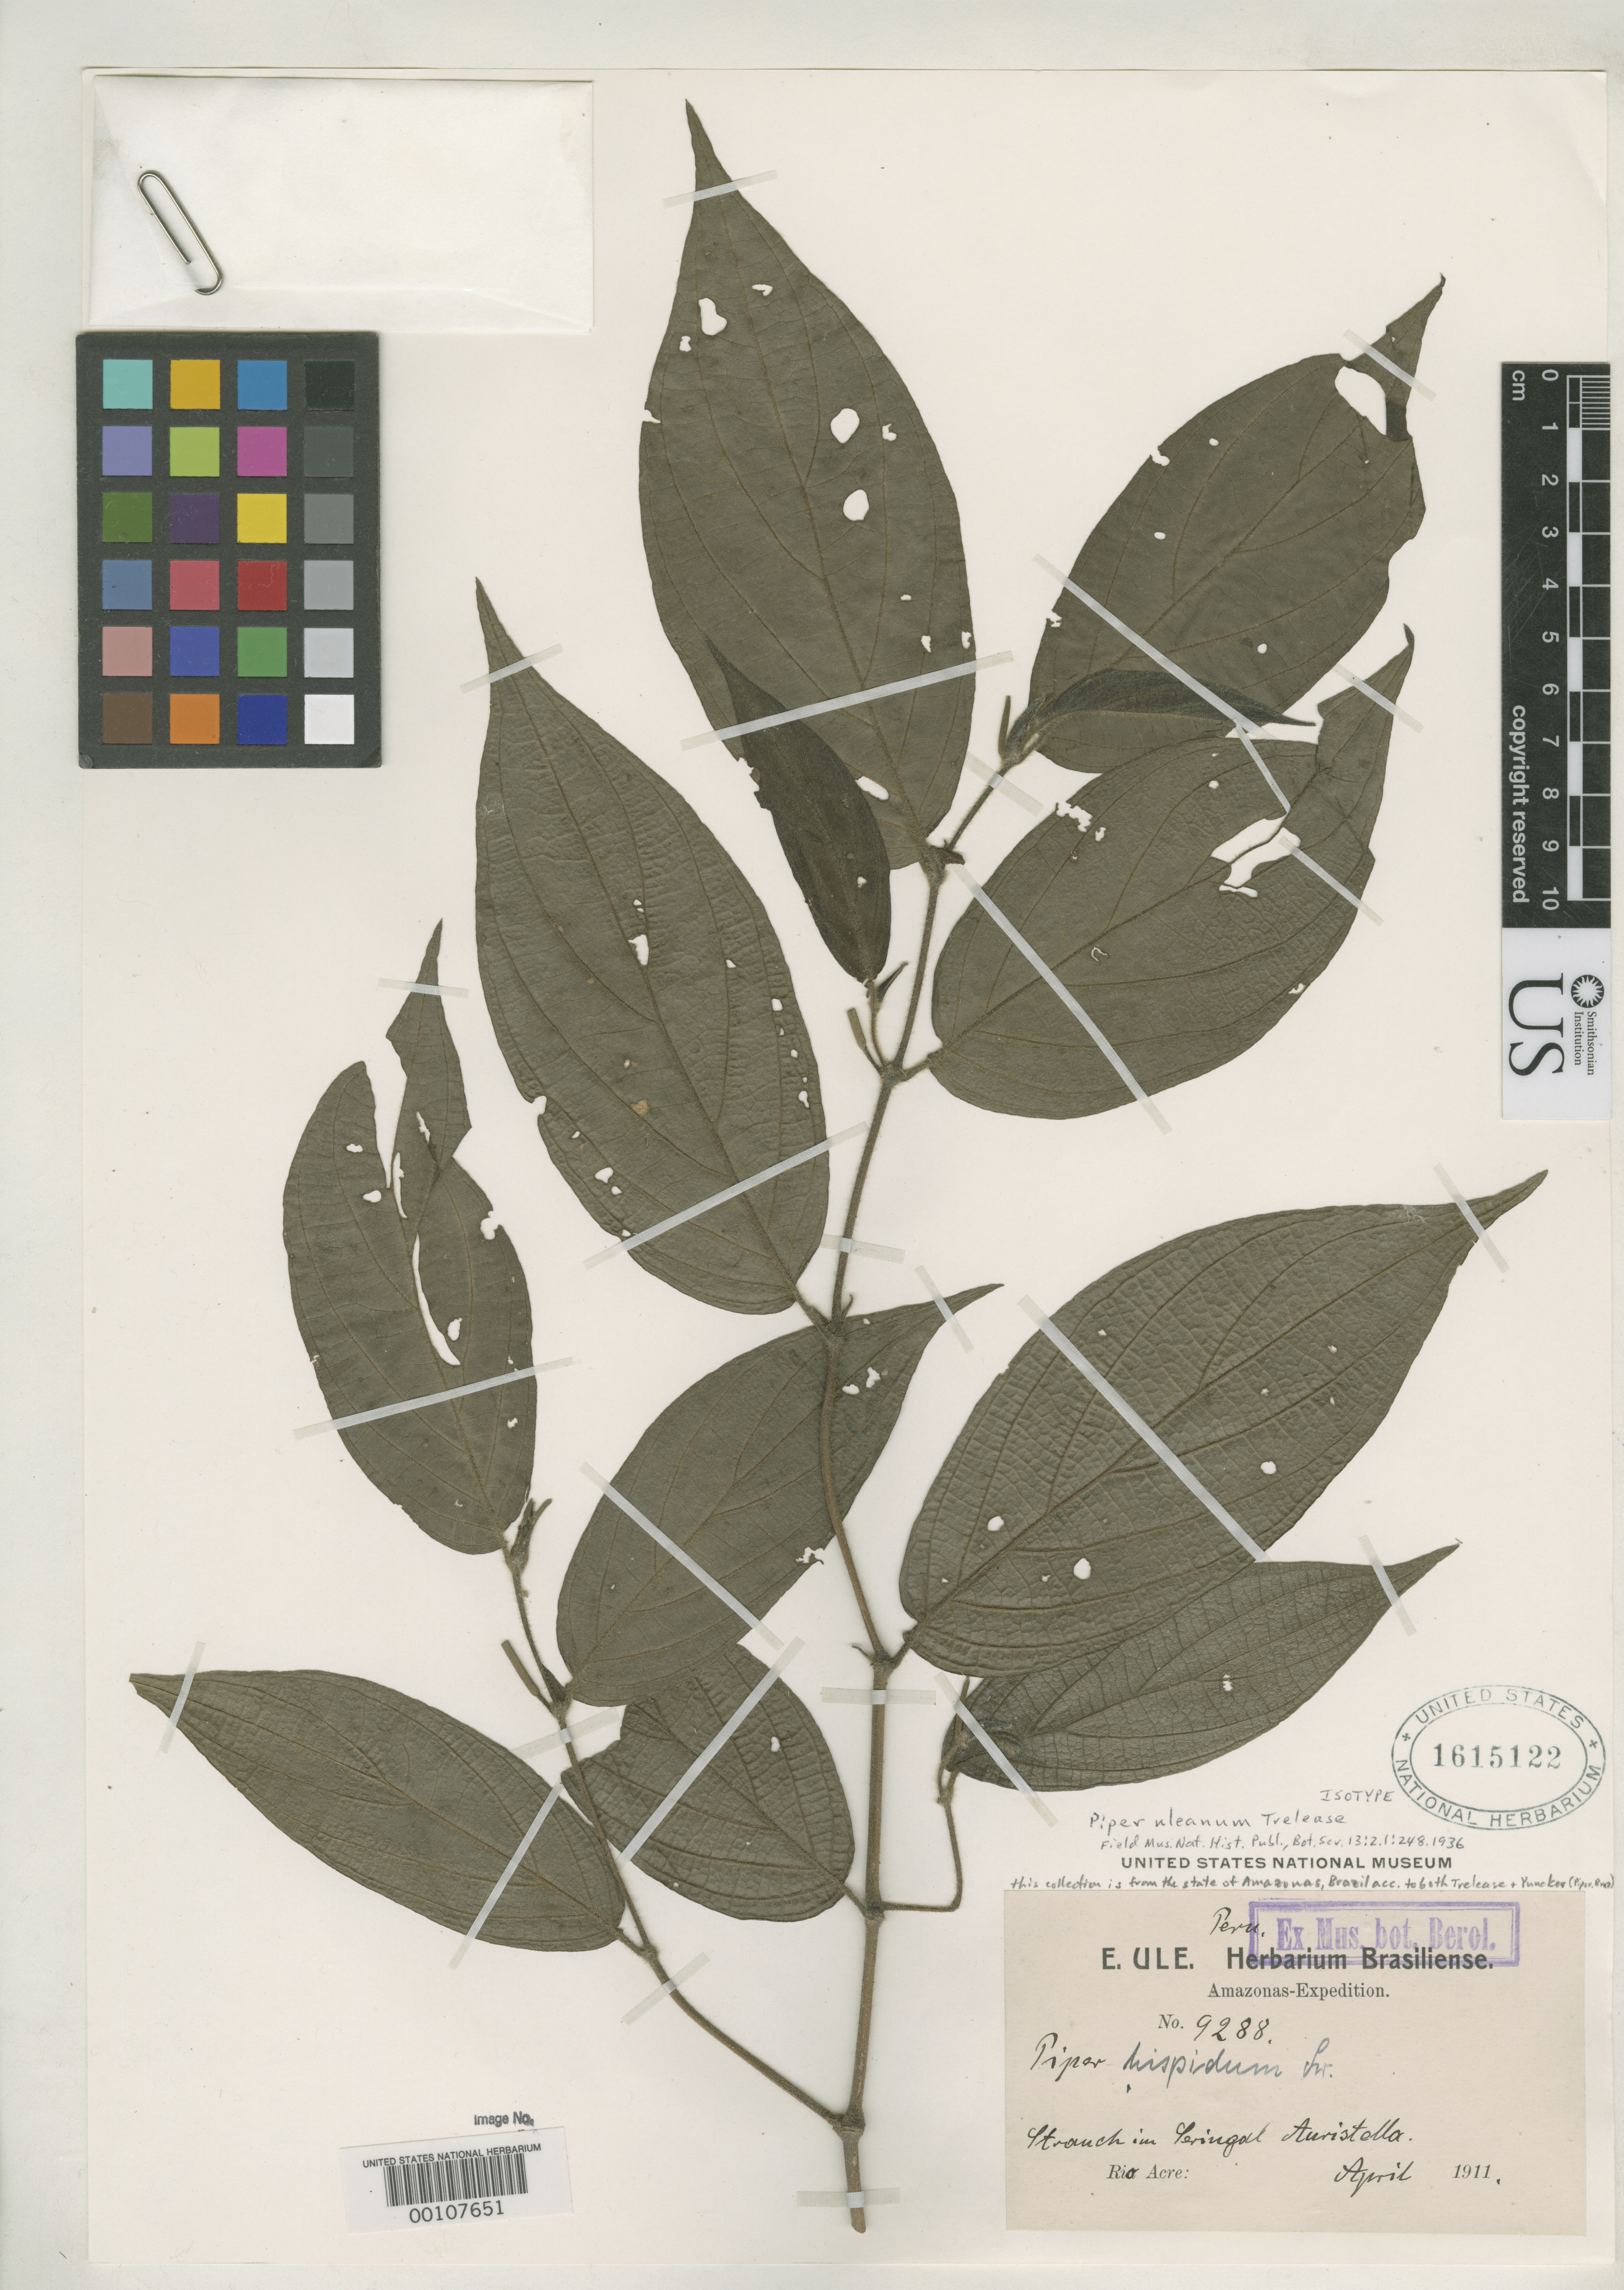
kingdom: Plantae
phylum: Tracheophyta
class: Magnoliopsida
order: Piperales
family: Piperaceae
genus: Piper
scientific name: Piper uleanum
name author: Trel.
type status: Isotype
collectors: E. H. Ule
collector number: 9288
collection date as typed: Apr 1911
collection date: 1911-04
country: Brazil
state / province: Acre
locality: Seringal Auristella, Rio Acre.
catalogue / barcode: US 1615122